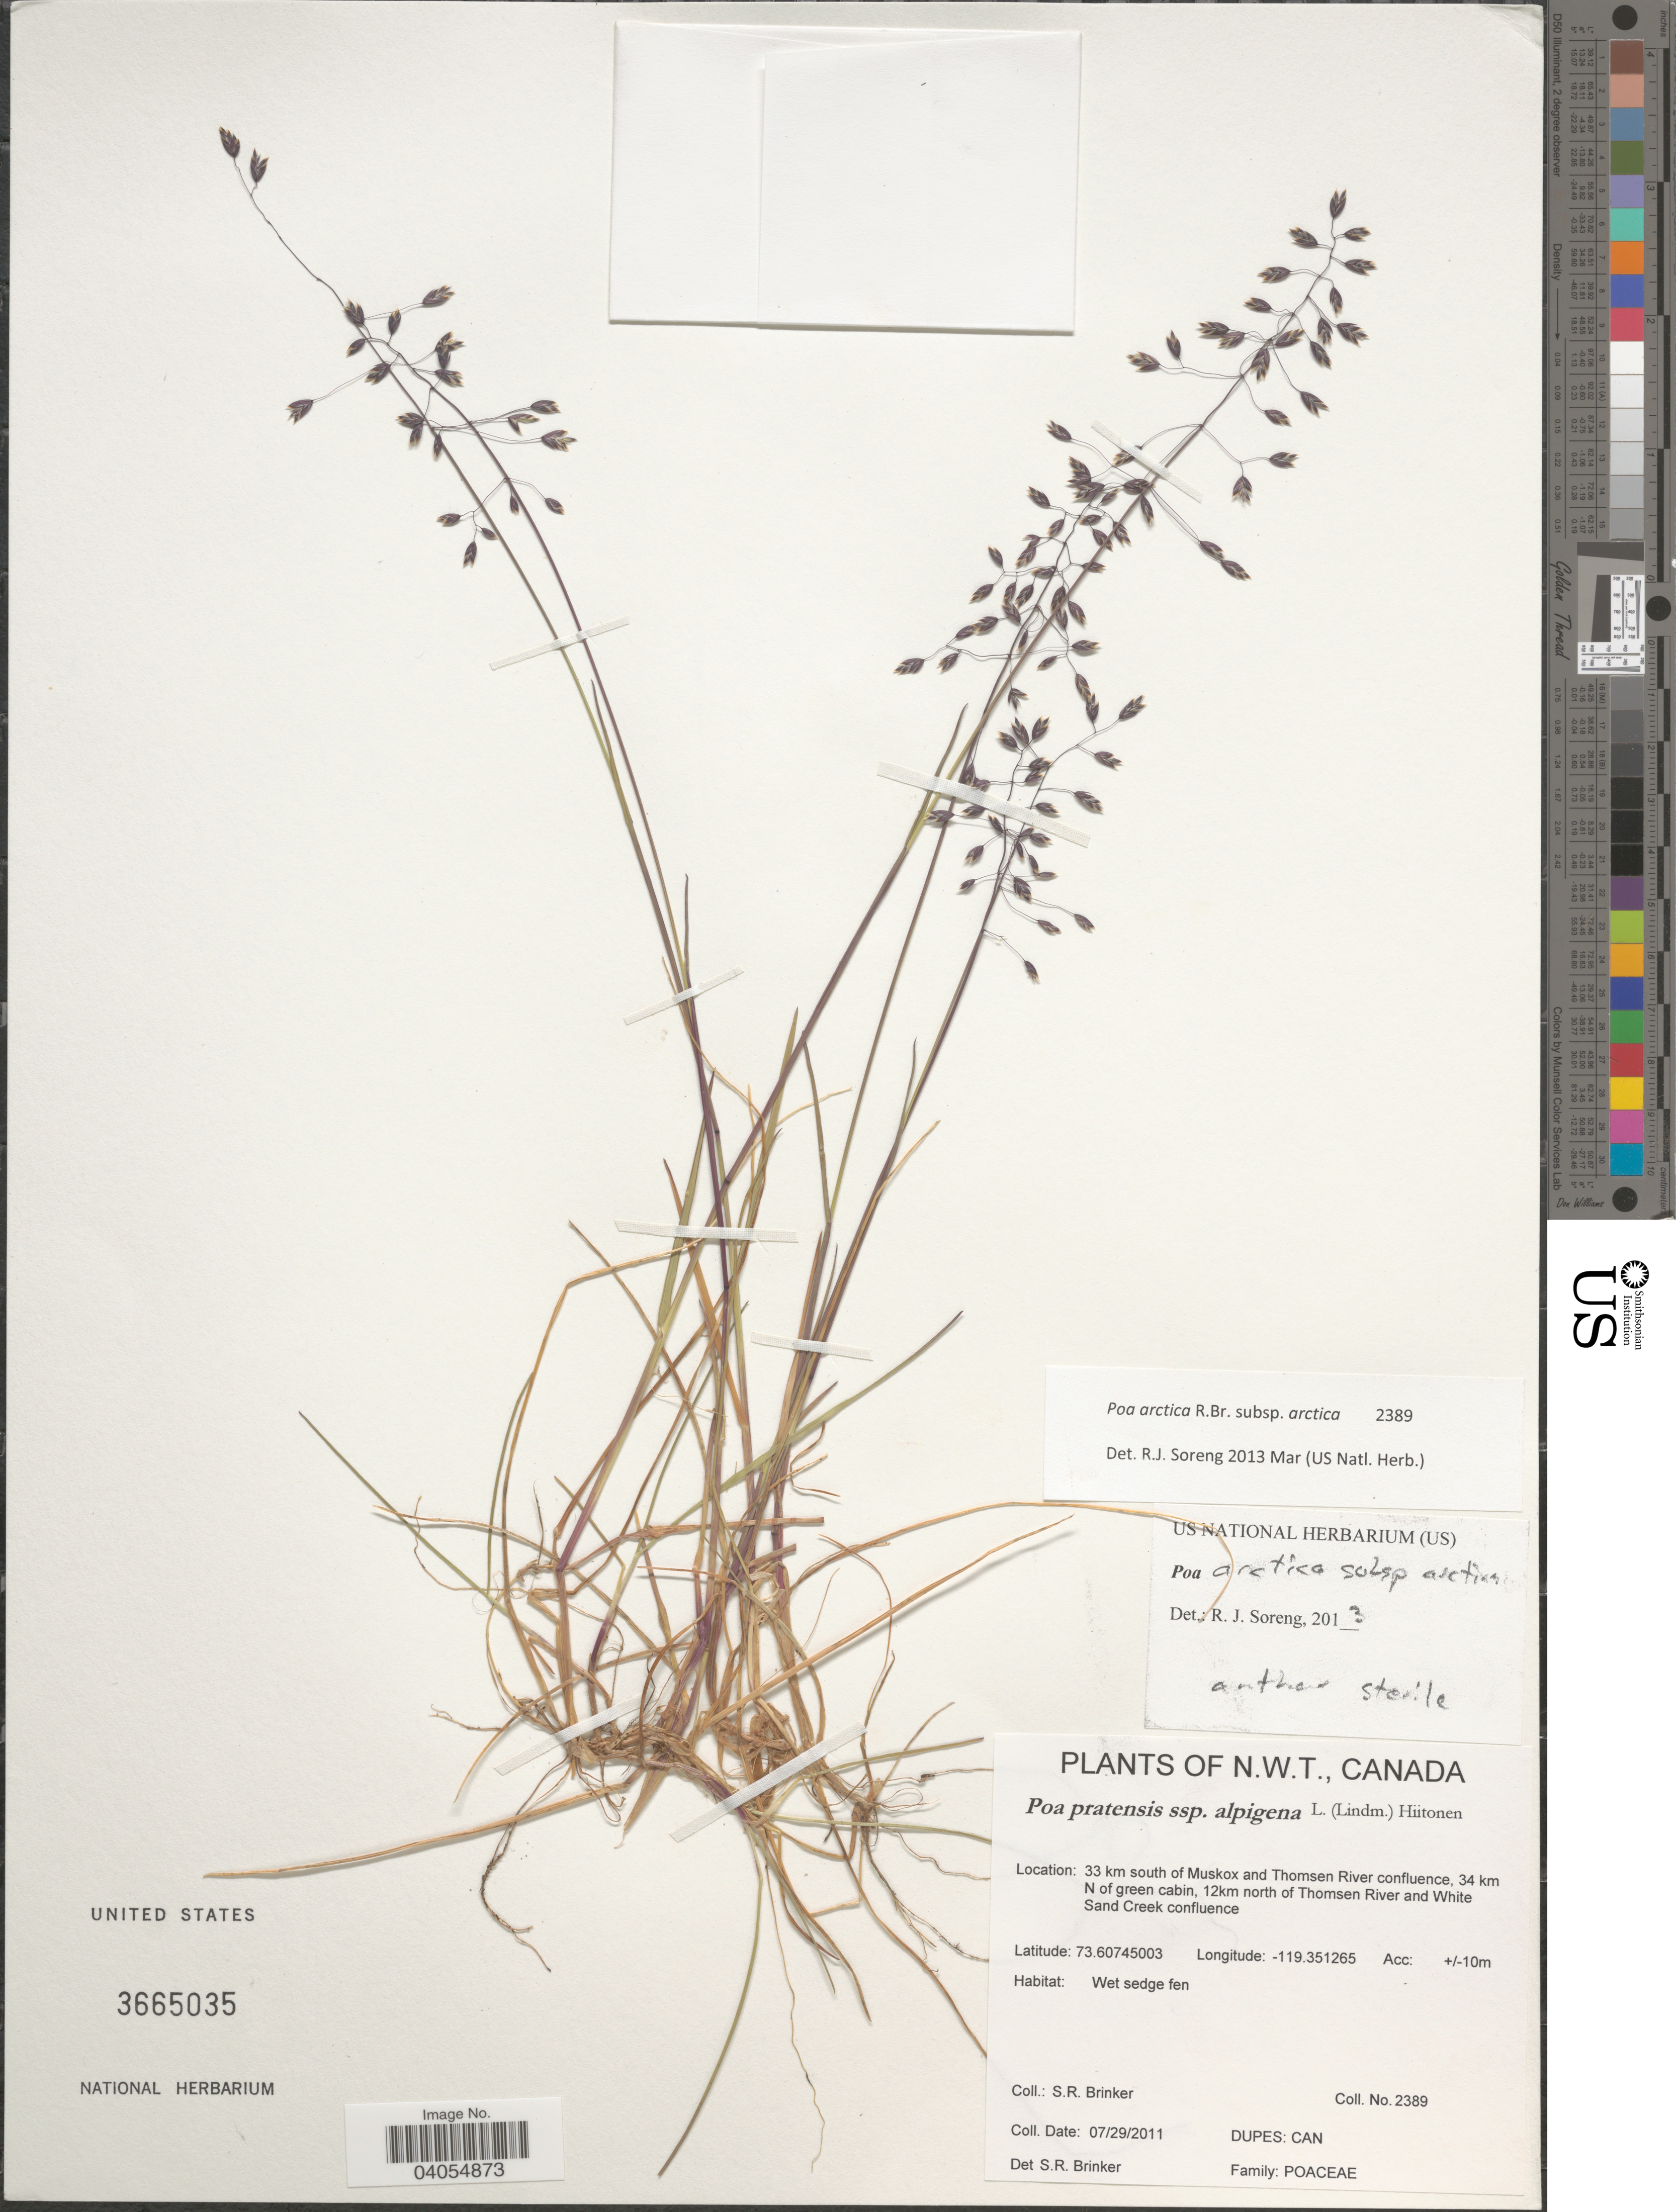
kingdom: Plantae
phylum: Tracheophyta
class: Liliopsida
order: Poales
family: Poaceae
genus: Poa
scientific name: Poa arctica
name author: R. Br.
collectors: S. Brinker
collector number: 2389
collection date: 2011-07-29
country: Canada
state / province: Northwest Territories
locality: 33 km south of Muskox and Thomson River confluence, 34 km N of green cabin, 12km north of Thomsen River and White Sand Creek confluence.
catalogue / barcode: US 3665035